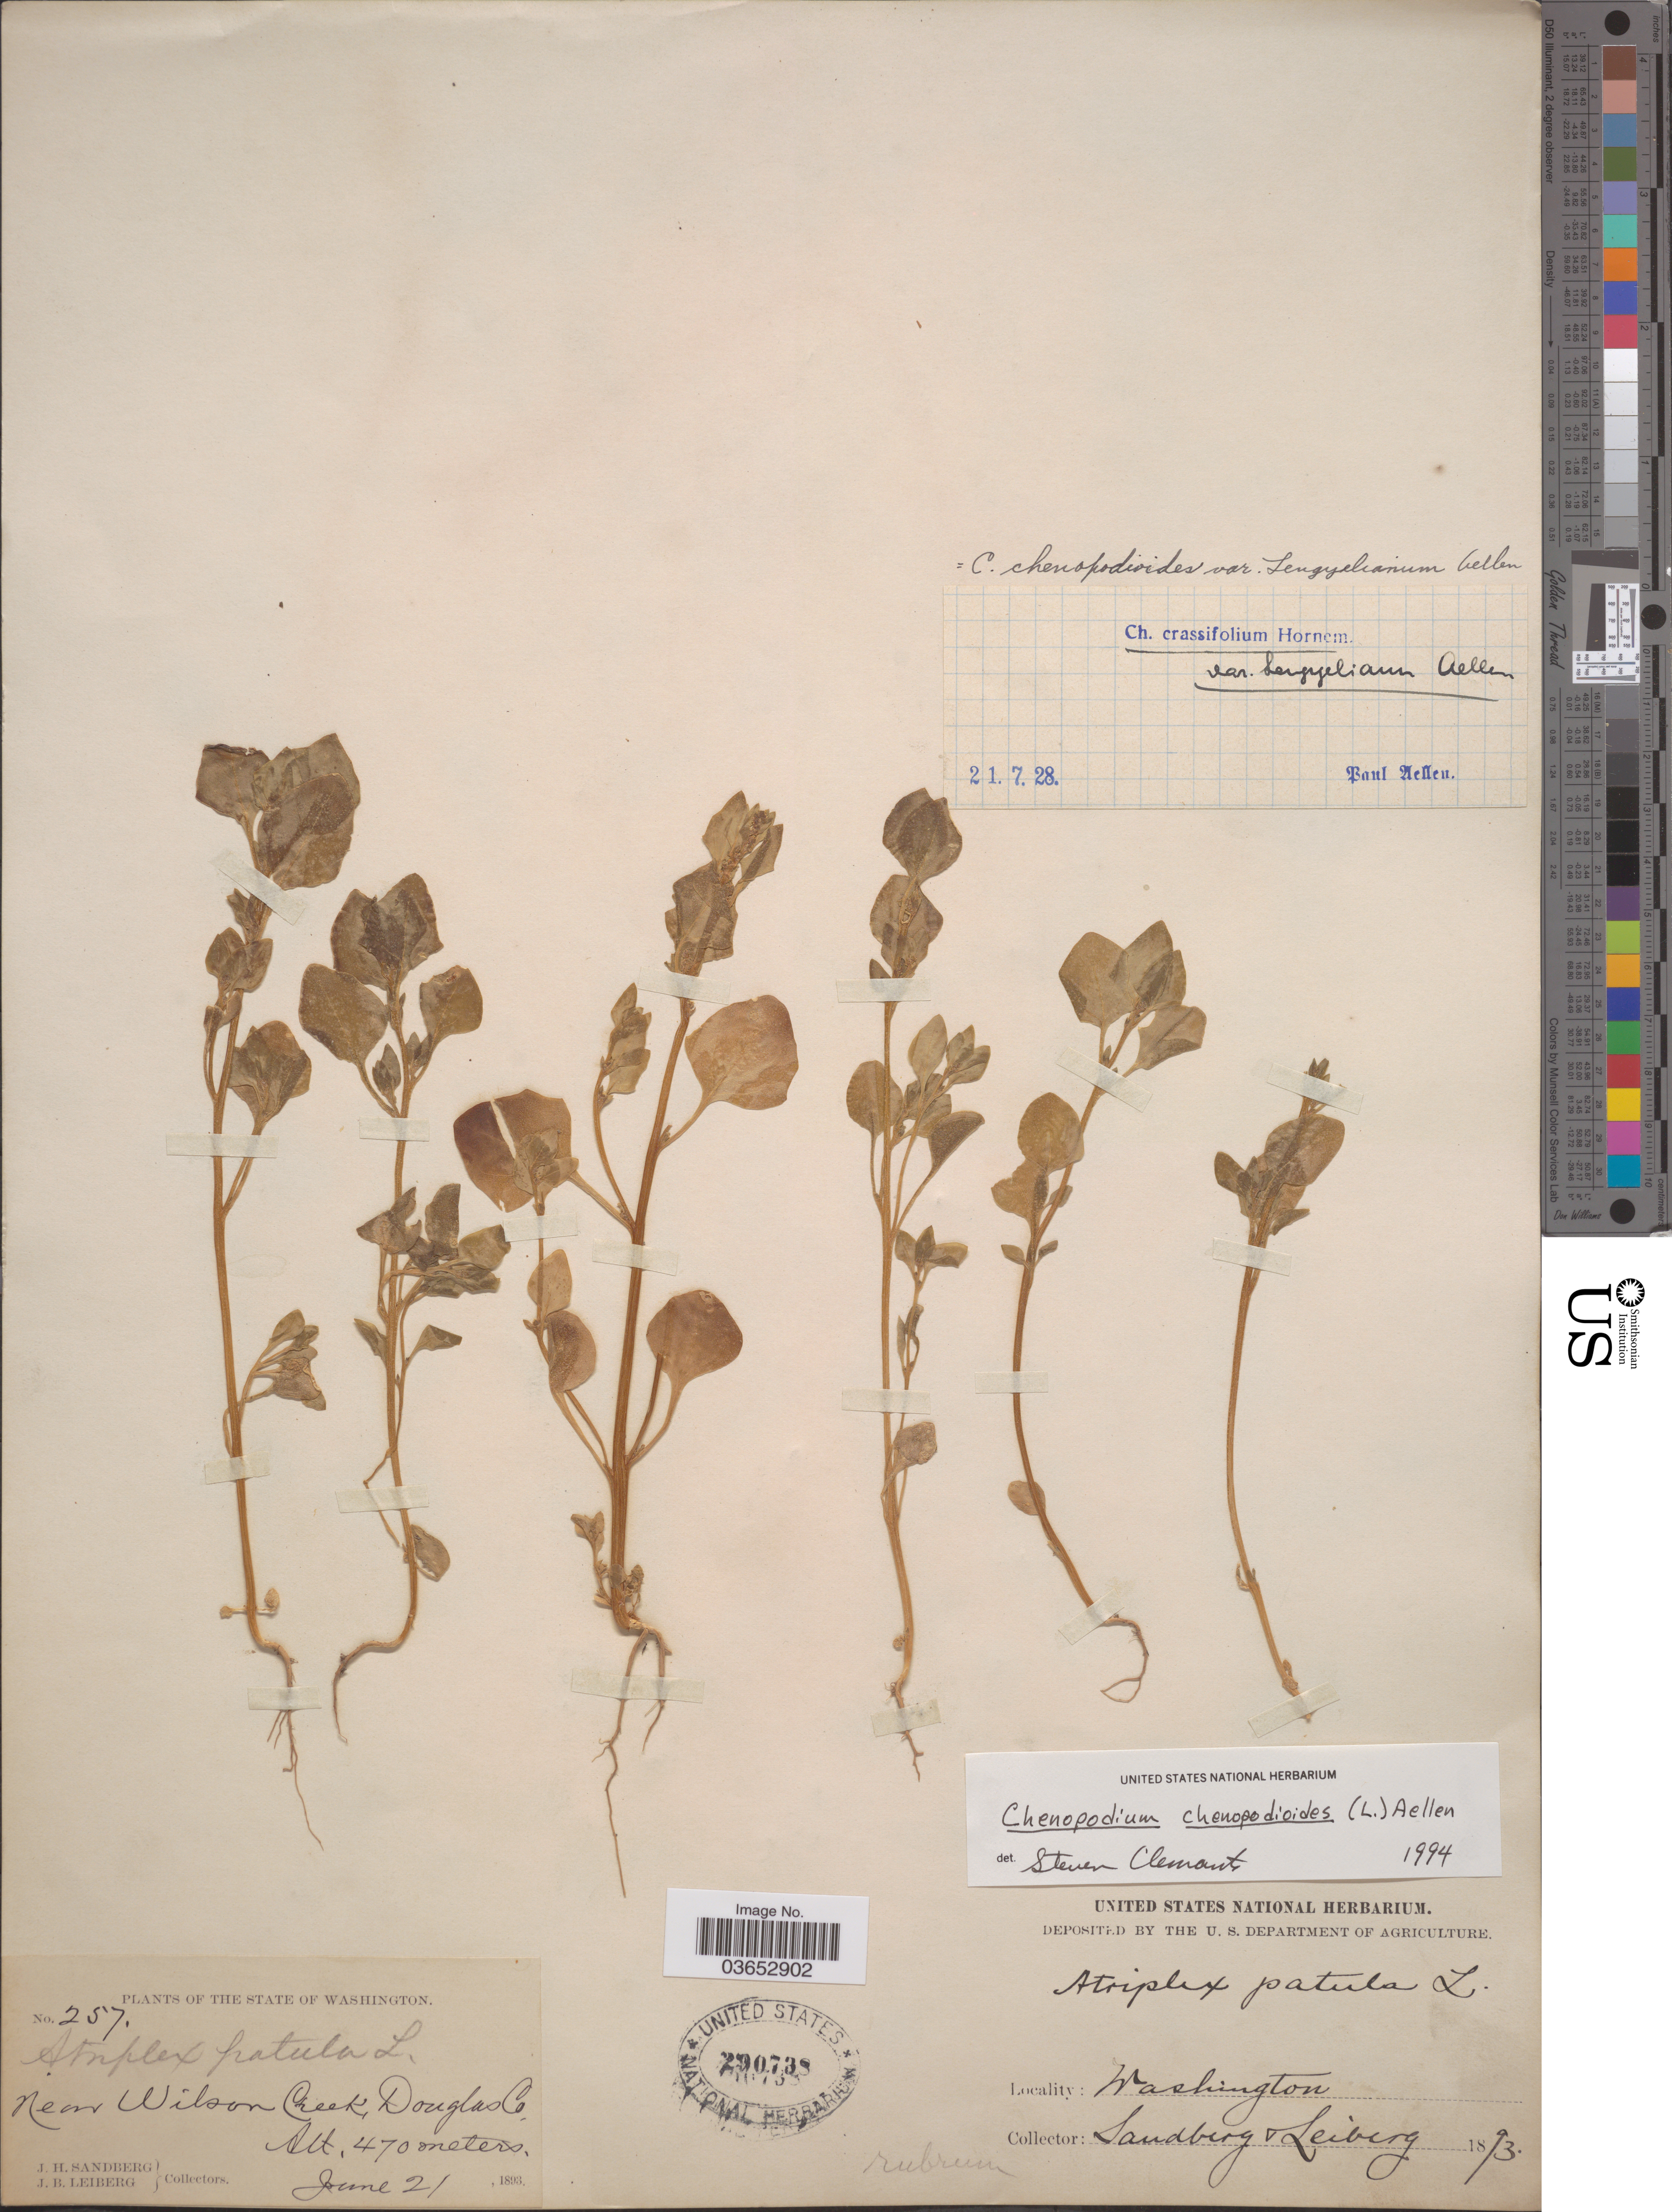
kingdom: Plantae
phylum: Tracheophyta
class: Magnoliopsida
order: Caryophyllales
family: Amaranthaceae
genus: Chenopodium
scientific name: Chenopodium chenopodioides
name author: (L.) Aellen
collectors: J. H. Sandberg & J. B. Leiberg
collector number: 257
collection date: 1893-06-21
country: United States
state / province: Washington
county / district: Douglas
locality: Near Wilson Creek, Douglas Co.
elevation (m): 470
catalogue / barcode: US 290738